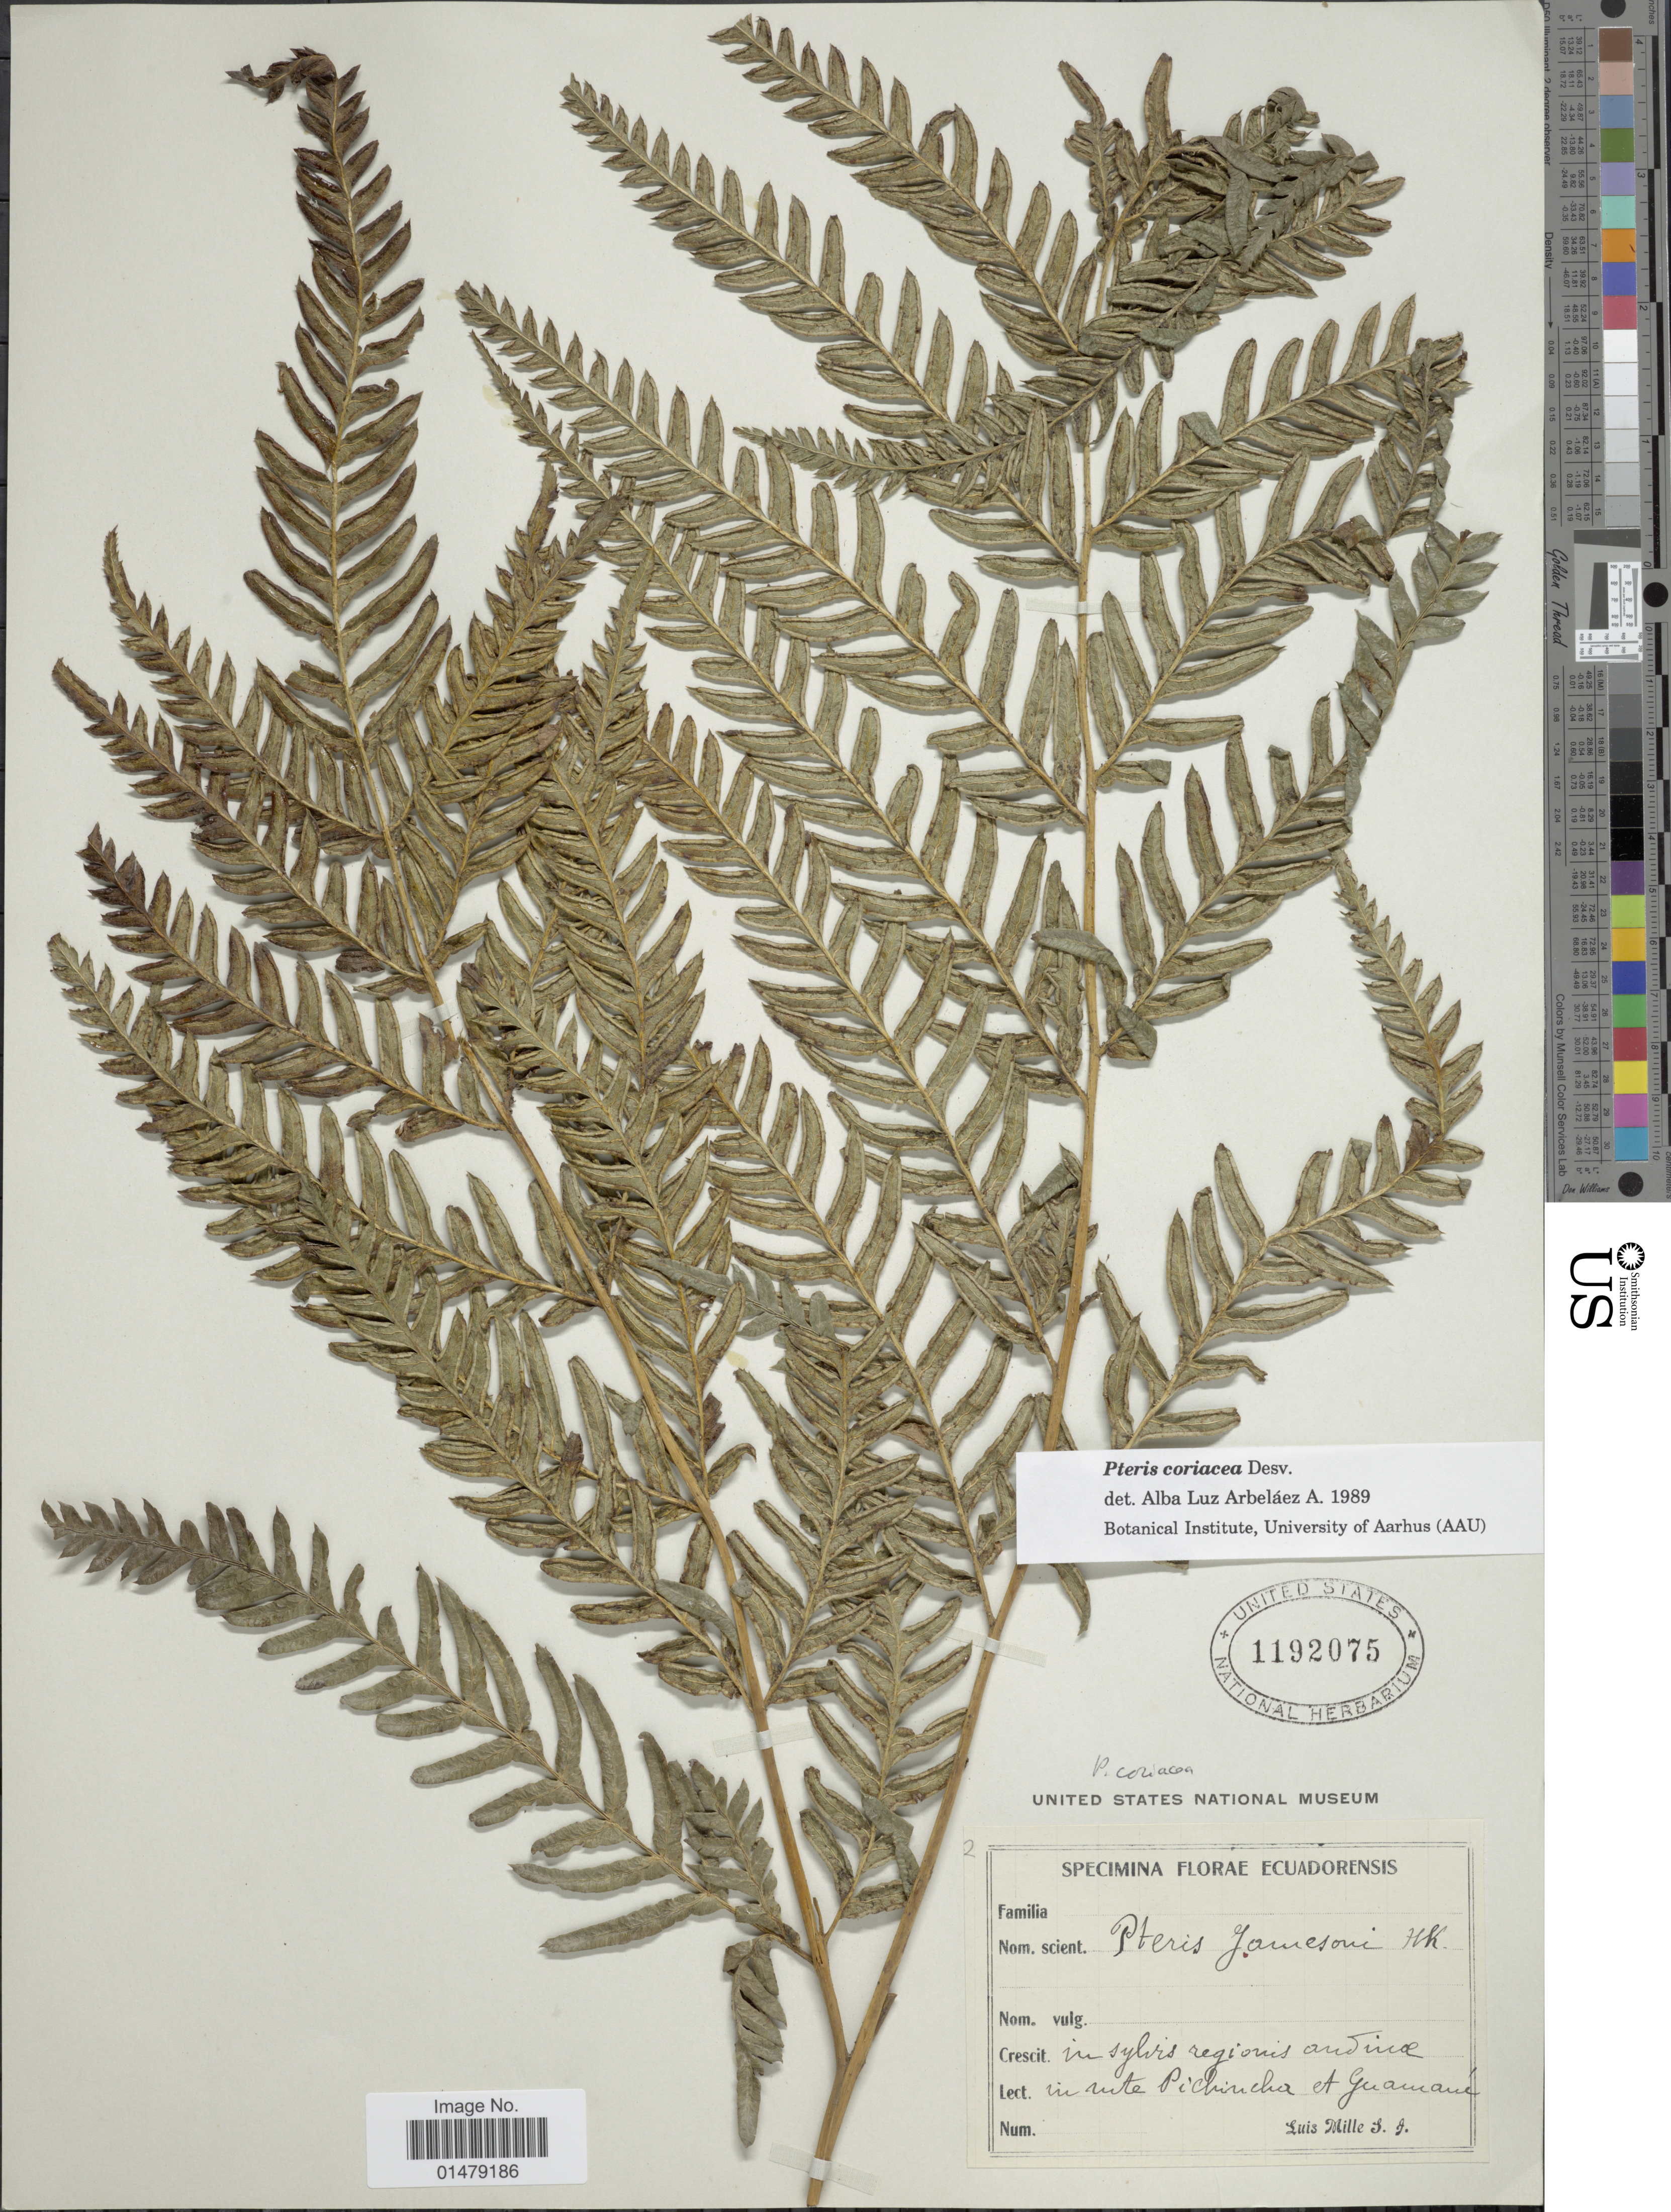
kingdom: Plantae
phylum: Tracheophyta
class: Polypodiopsida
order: Polypodiales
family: Pteridaceae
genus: Pteris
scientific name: Pteris coriacea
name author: Desv.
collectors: L. Mille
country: Ecuador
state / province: Pichincha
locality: In sylvis regionis andinae. In mte Pichincha et Guamani.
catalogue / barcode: US 1192075